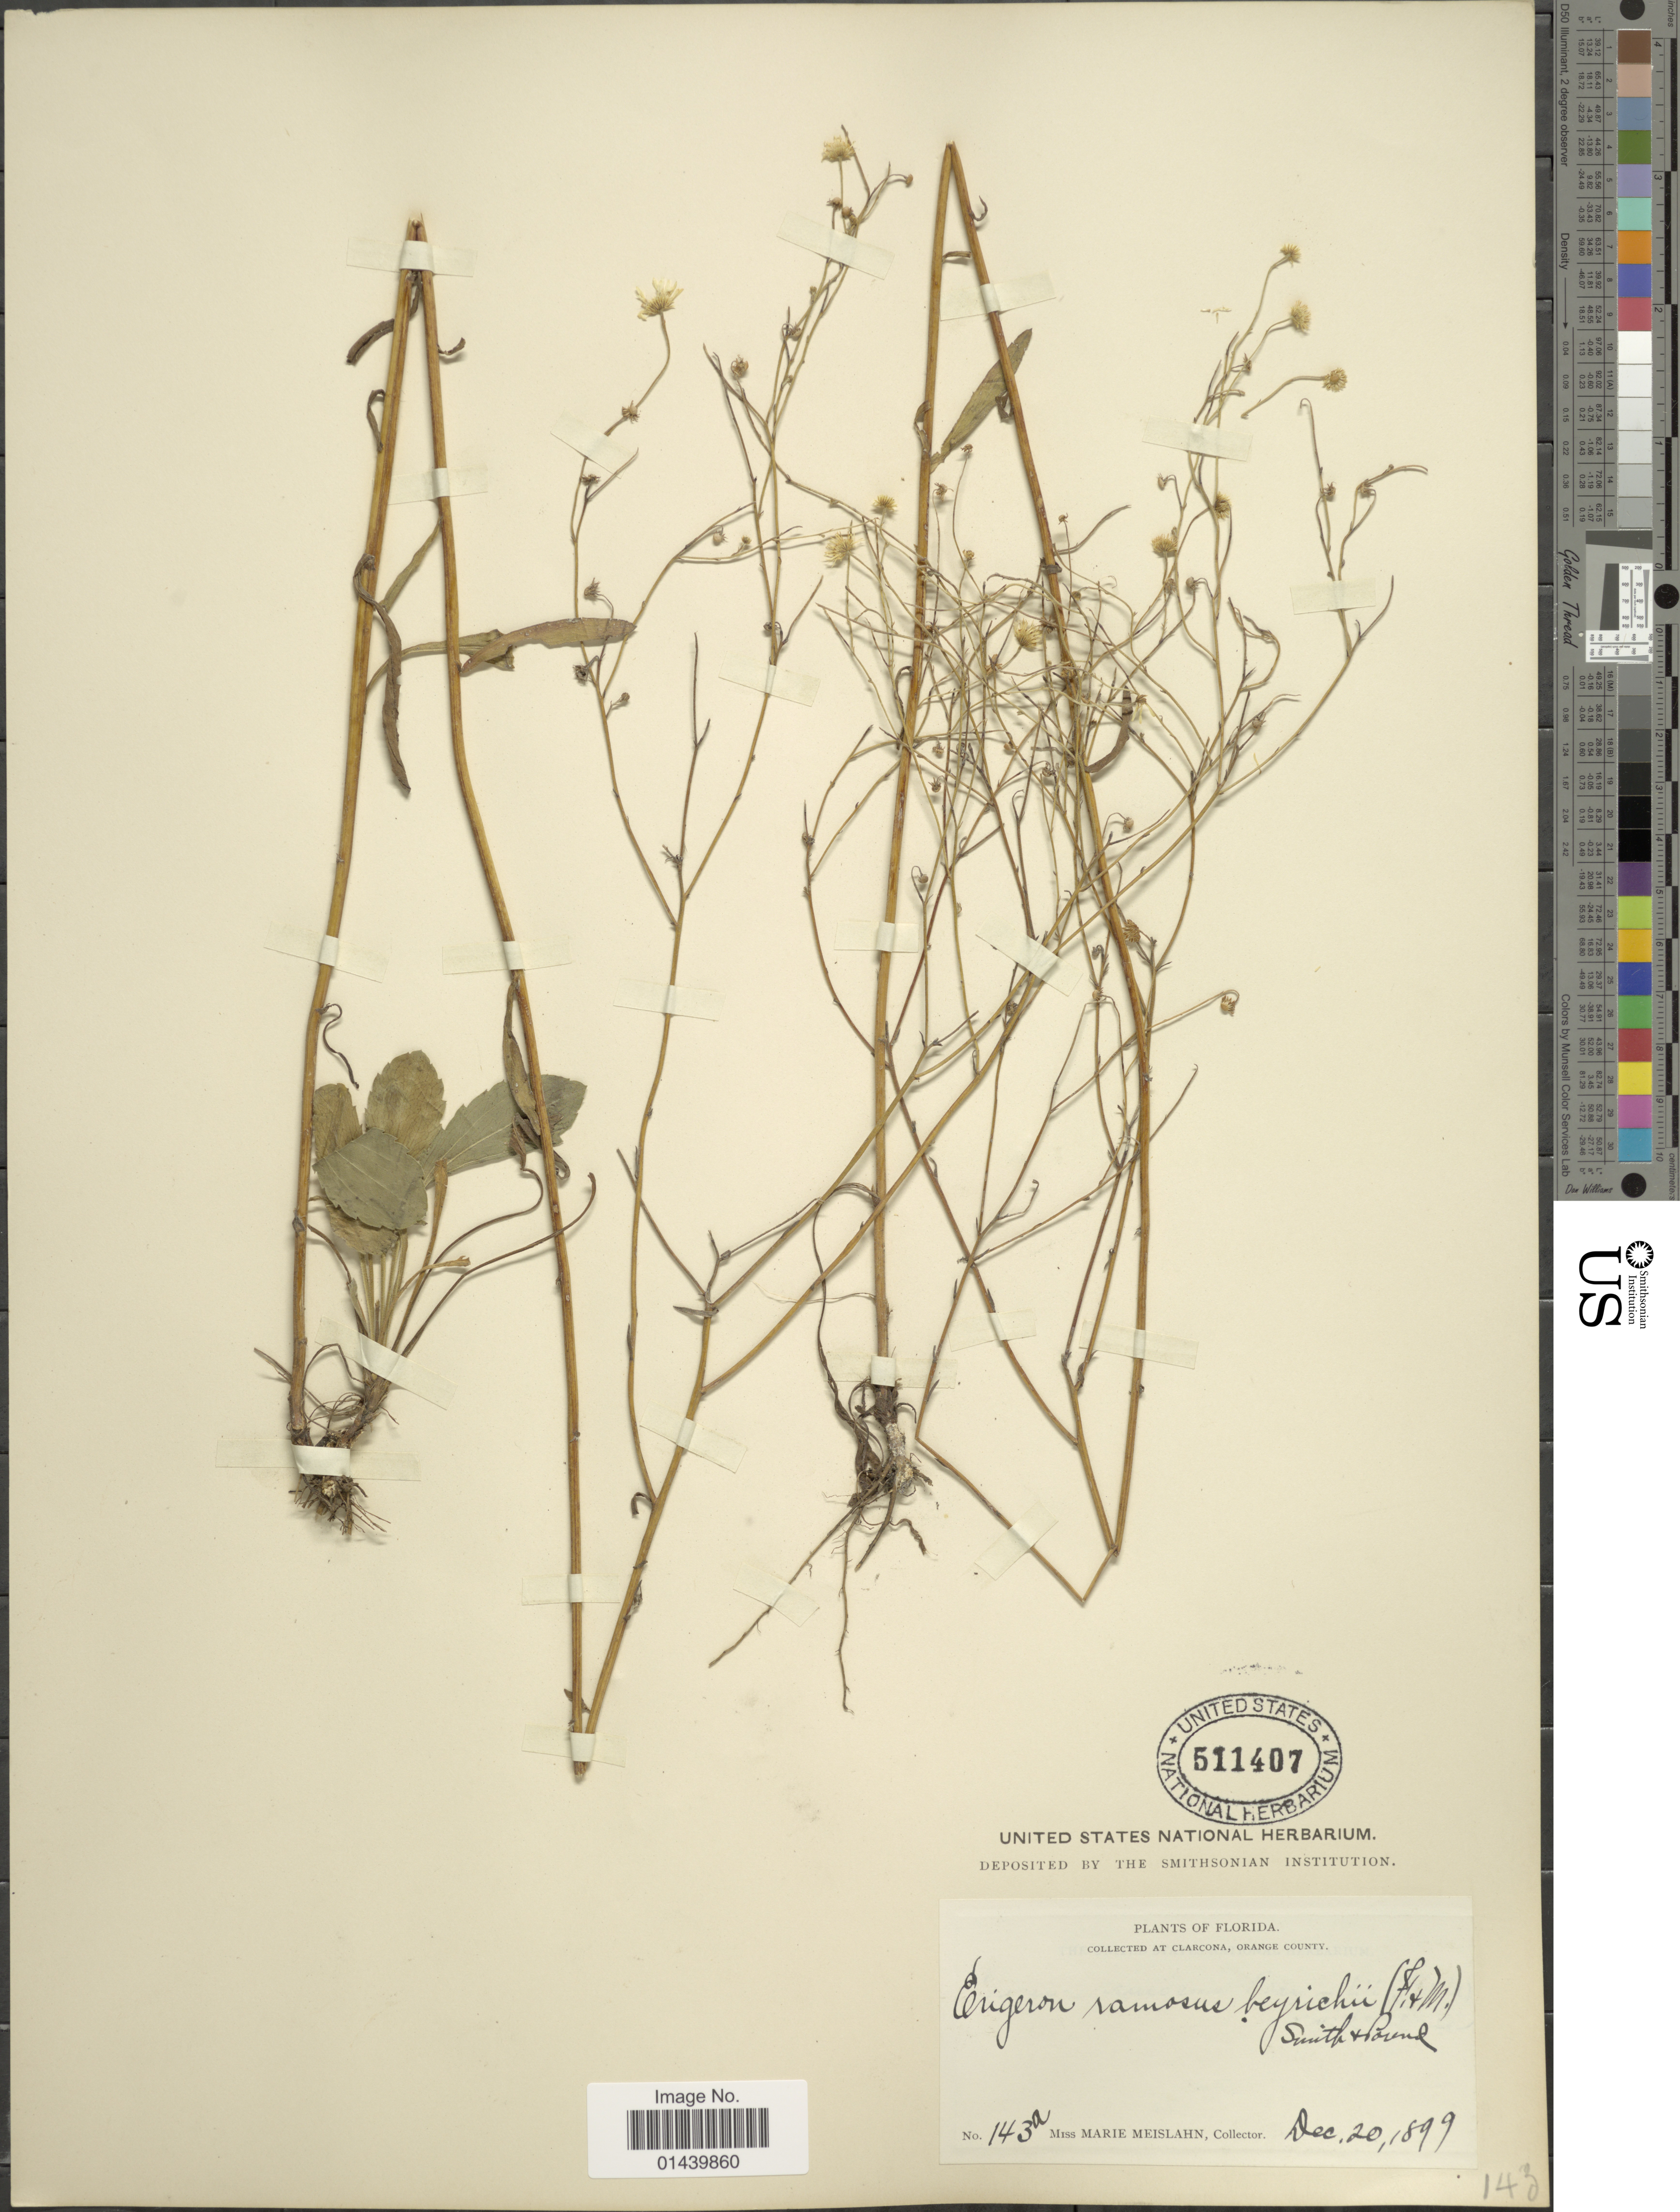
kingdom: Plantae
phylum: Tracheophyta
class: Magnoliopsida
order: Asterales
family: Asteraceae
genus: Erigeron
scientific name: Erigeron strigosus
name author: Muhl. ex Willd.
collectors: M. Meislahn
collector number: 143a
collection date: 1899-12-20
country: United States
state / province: Florida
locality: Clarcona, Orange County.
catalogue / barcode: US 511407